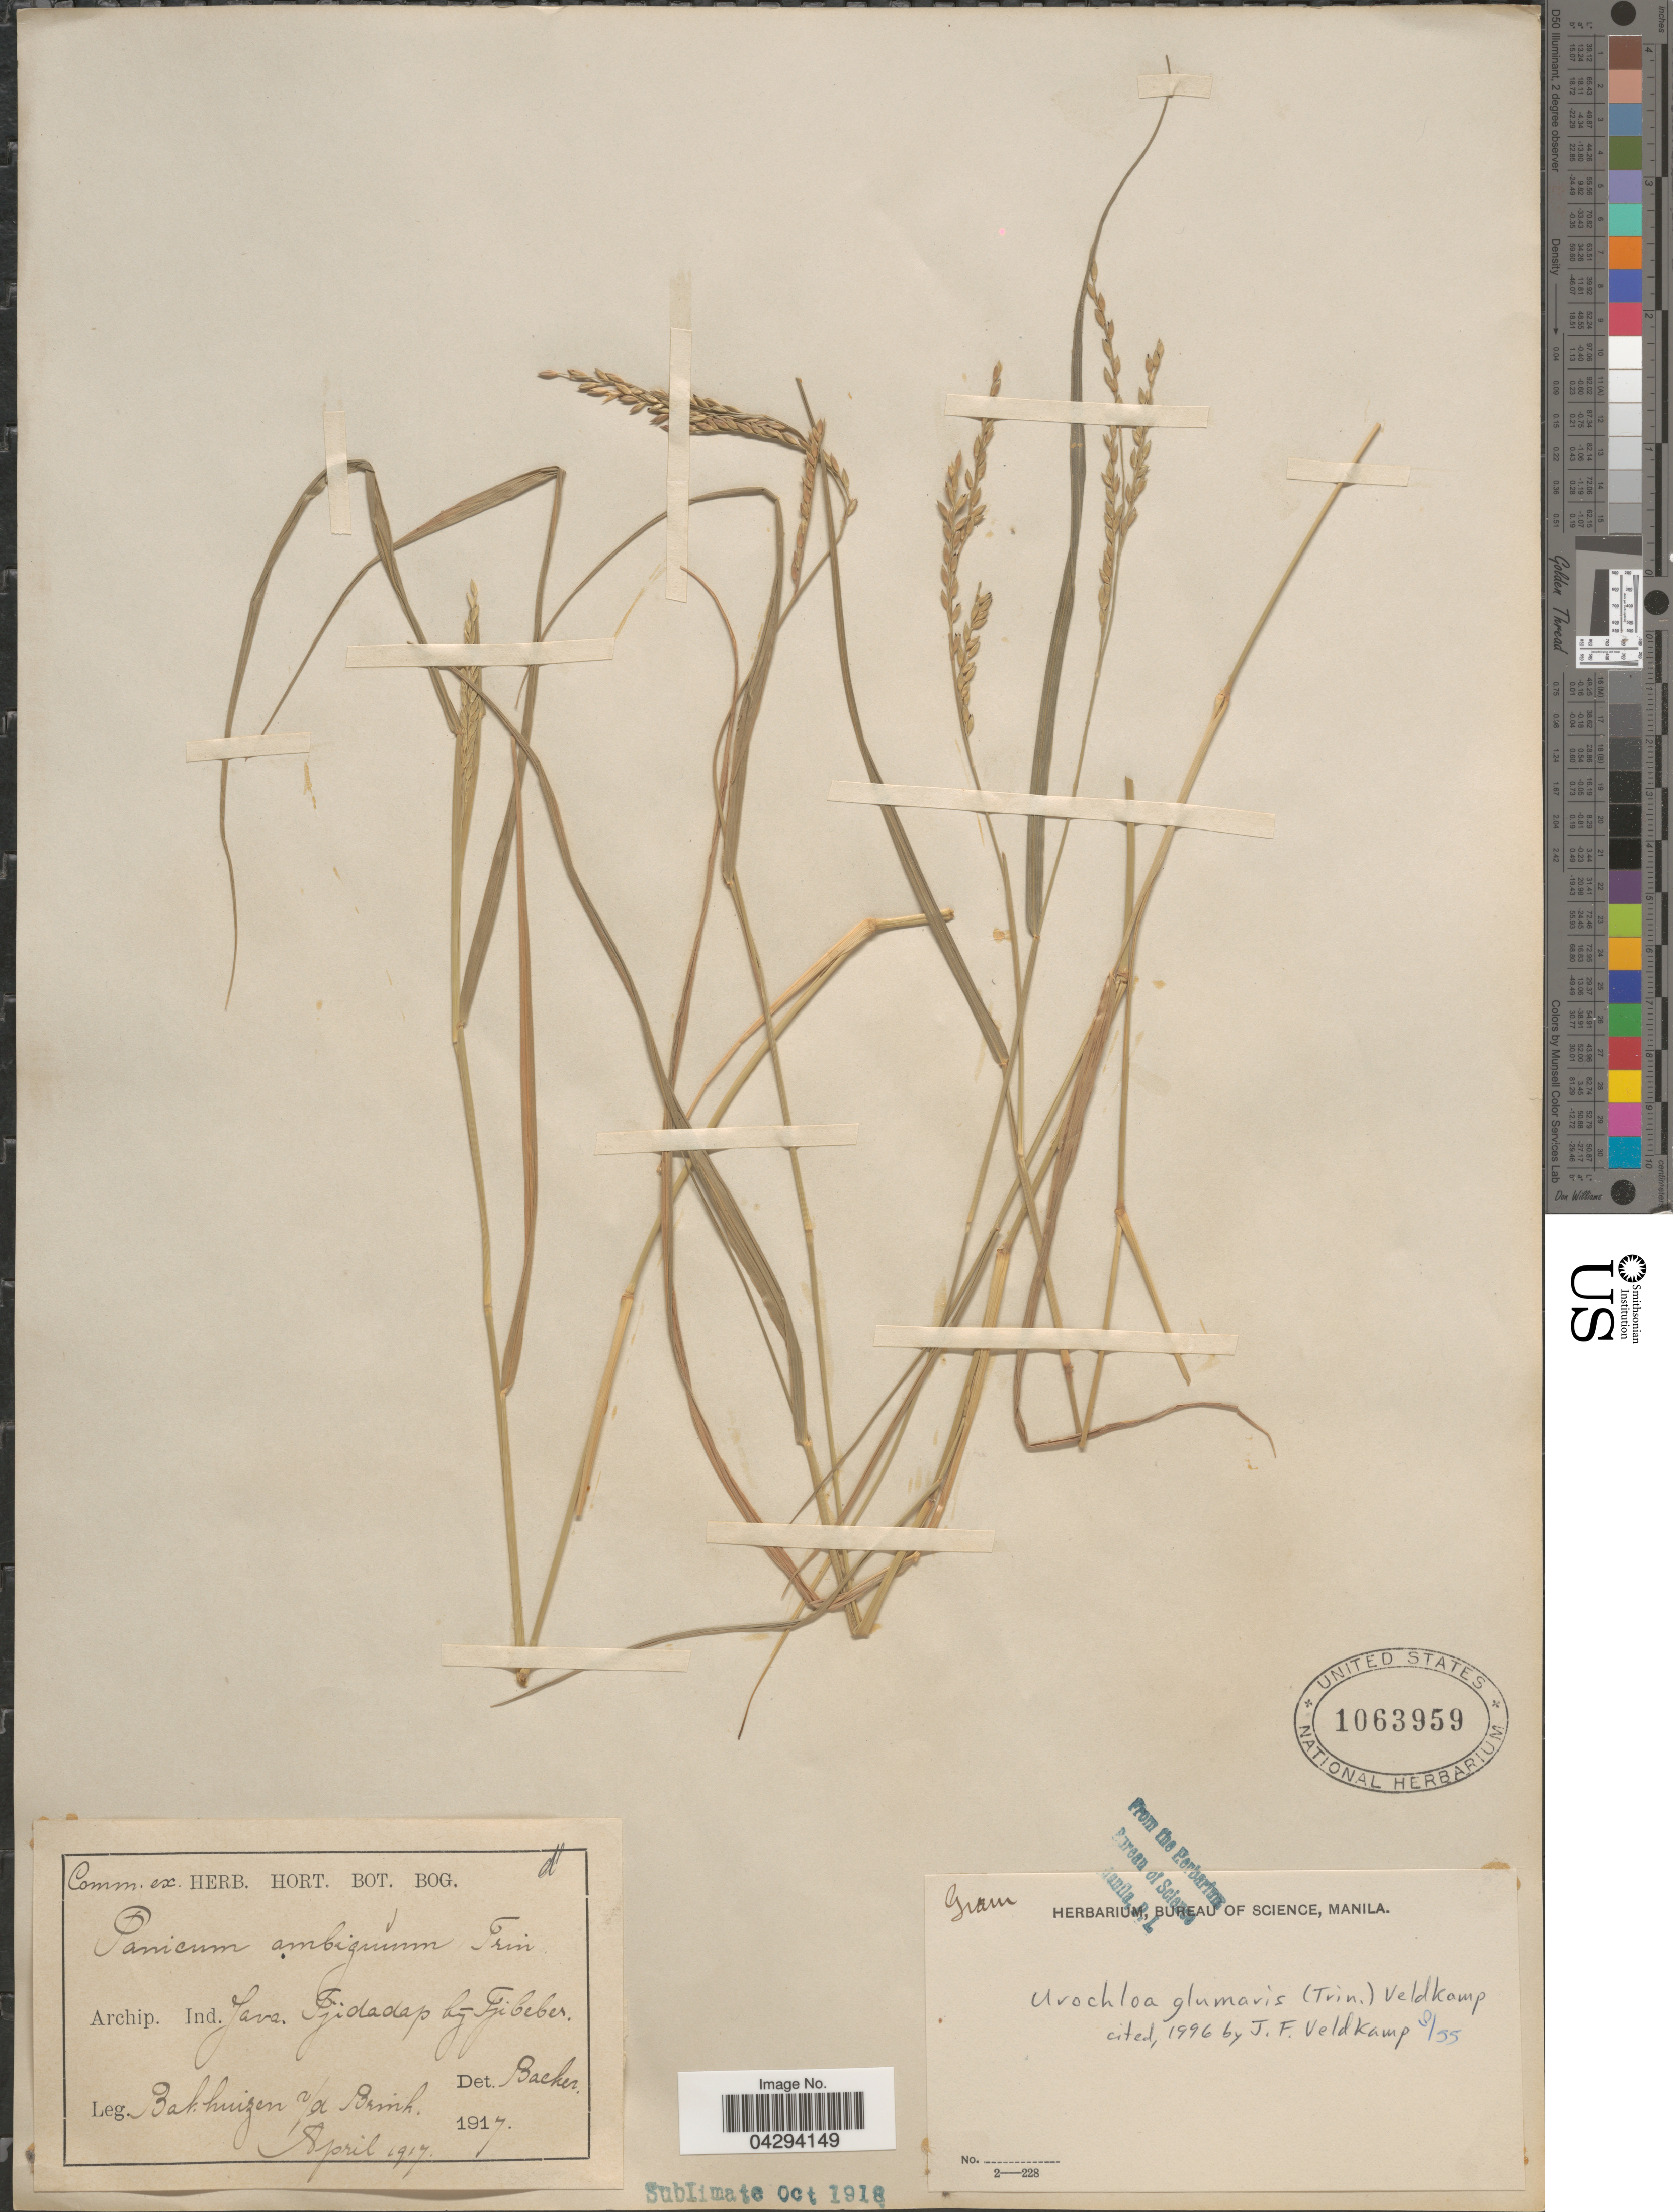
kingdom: Plantae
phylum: Tracheophyta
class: Liliopsida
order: Poales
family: Poaceae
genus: Urochloa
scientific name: Urochloa glumaris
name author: (Trin.) Veldkamp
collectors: R. C. Bakhuizen van den Brink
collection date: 1917-04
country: Indonesia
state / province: Java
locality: Archipel. Ind. Tjidadap bij Tjibeber.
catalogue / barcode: US 1063959